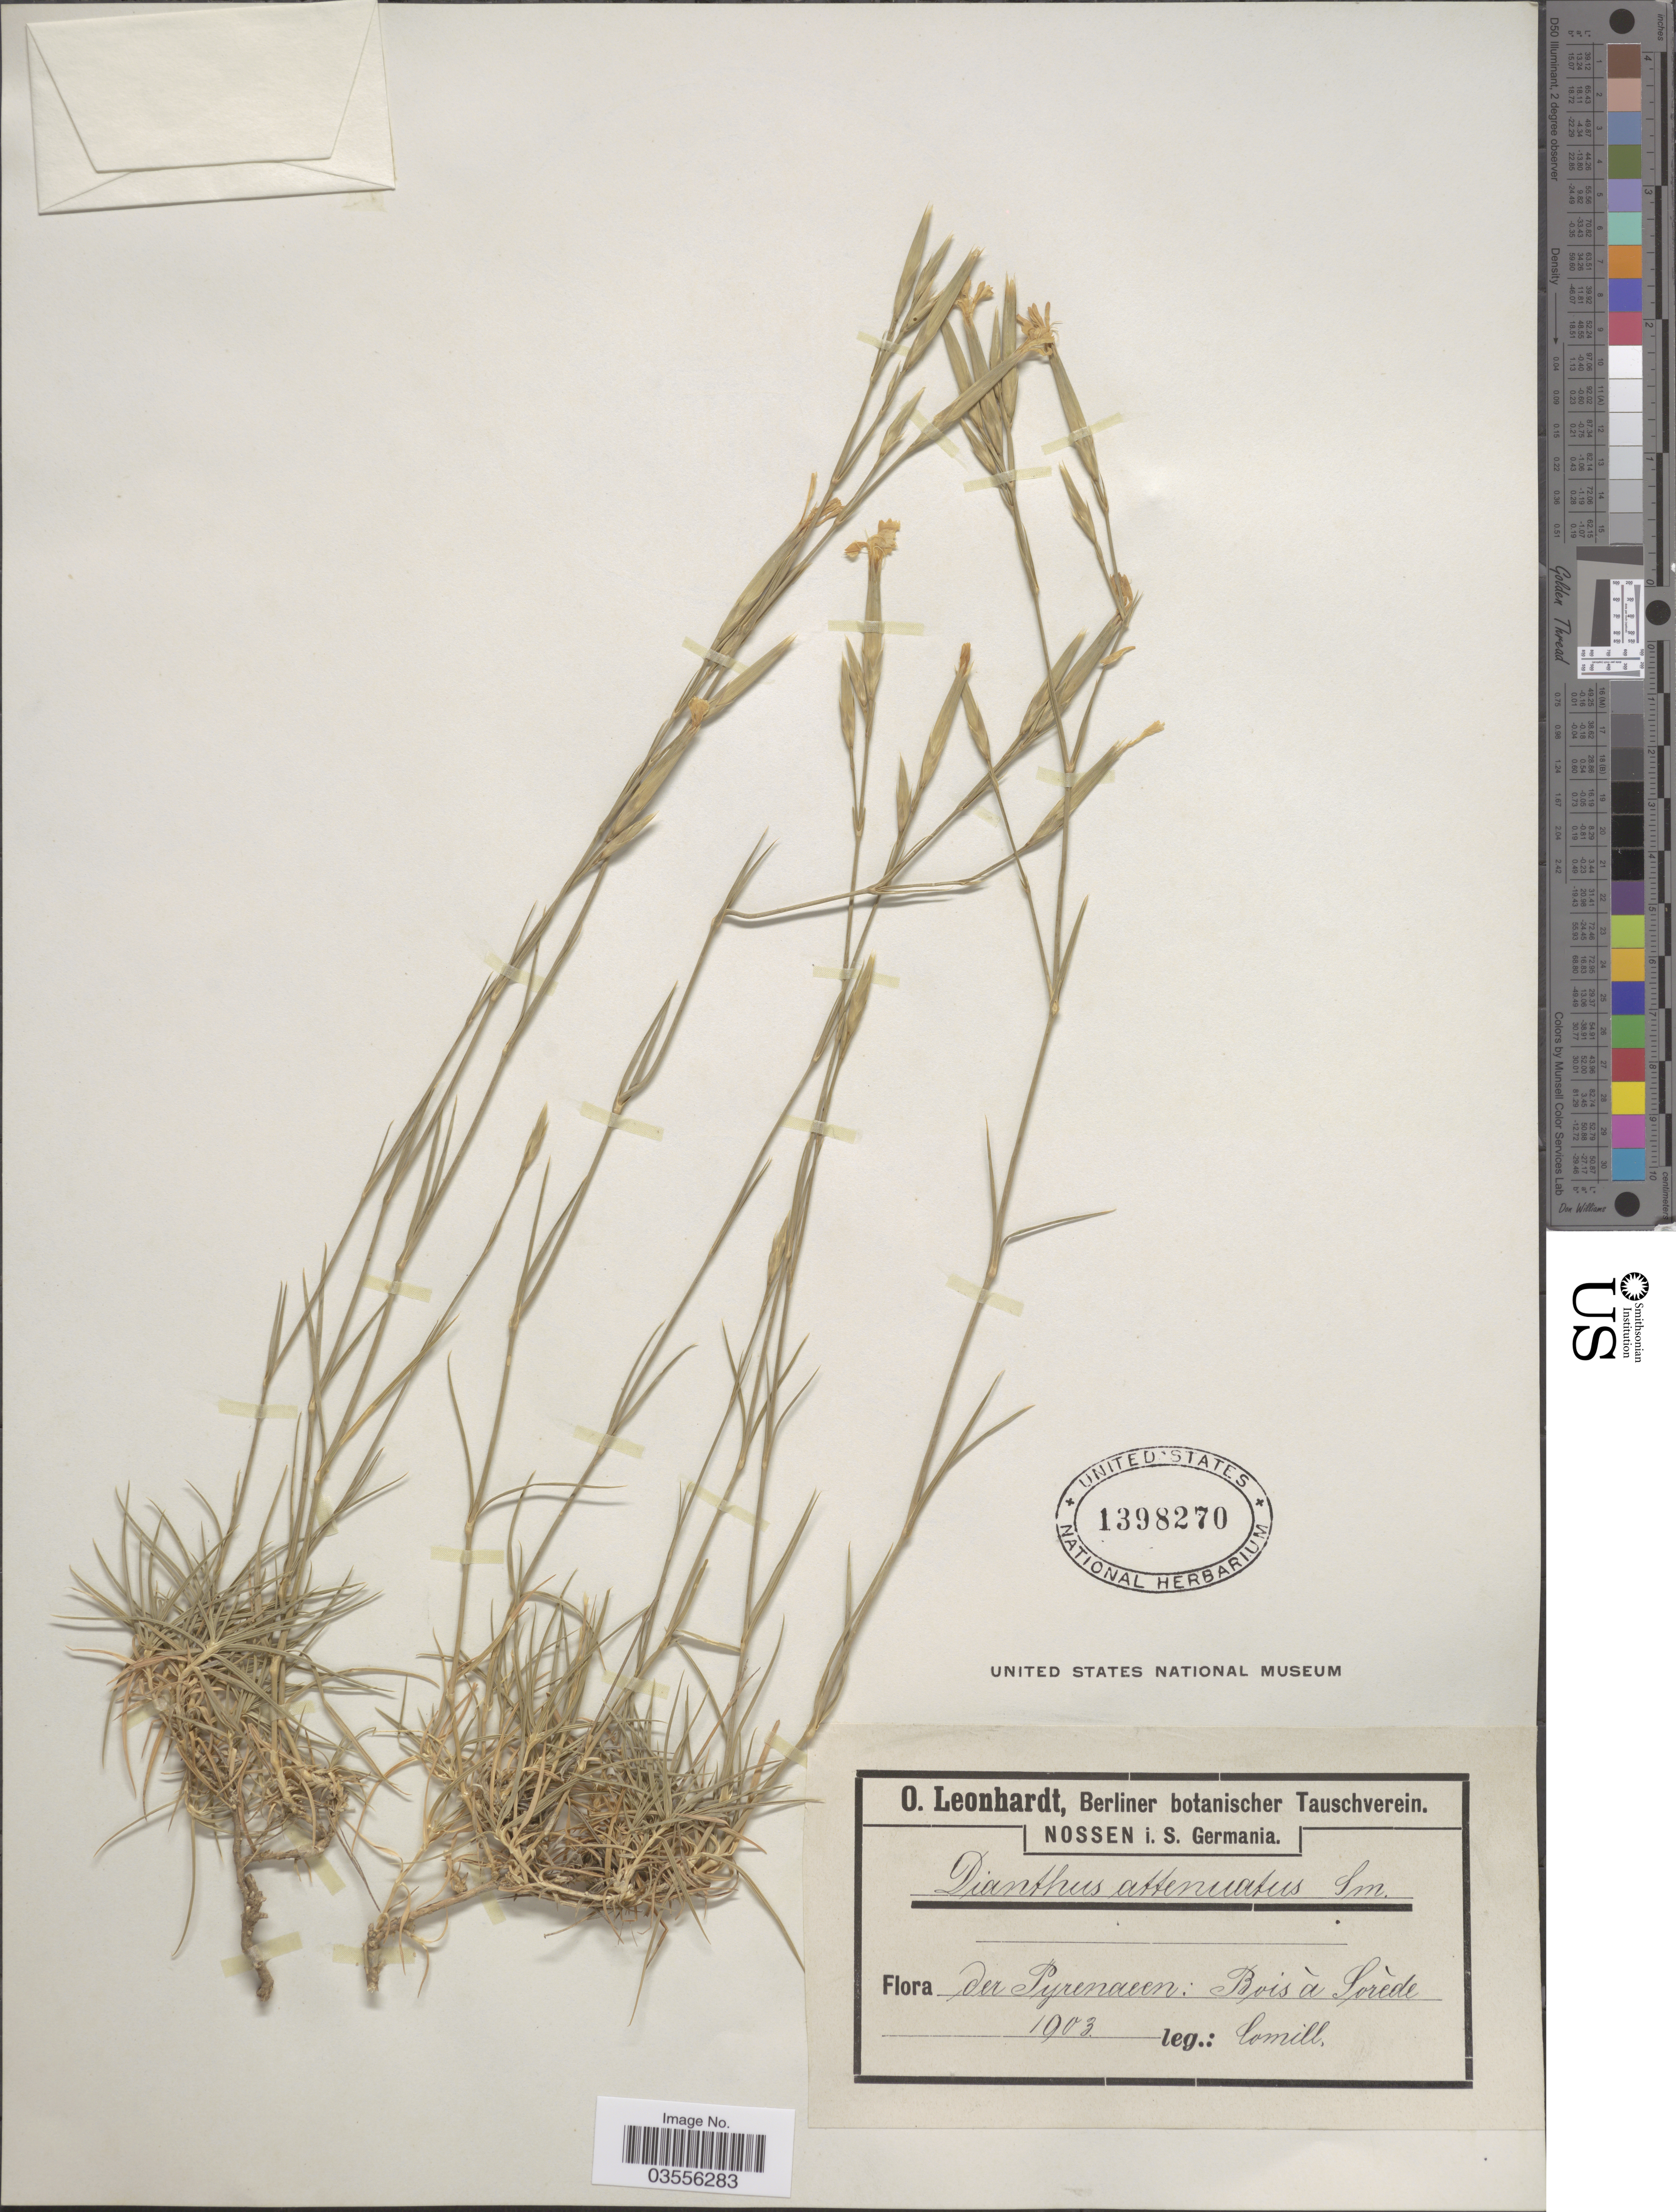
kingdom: Plantae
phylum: Tracheophyta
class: Magnoliopsida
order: Caryophyllales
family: Caryophyllaceae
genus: Dianthus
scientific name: Dianthus attenuatus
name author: Sm.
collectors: Comill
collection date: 1903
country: Germany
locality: Der Pyrenaeen: Bois à Soréde.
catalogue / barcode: US 1398270